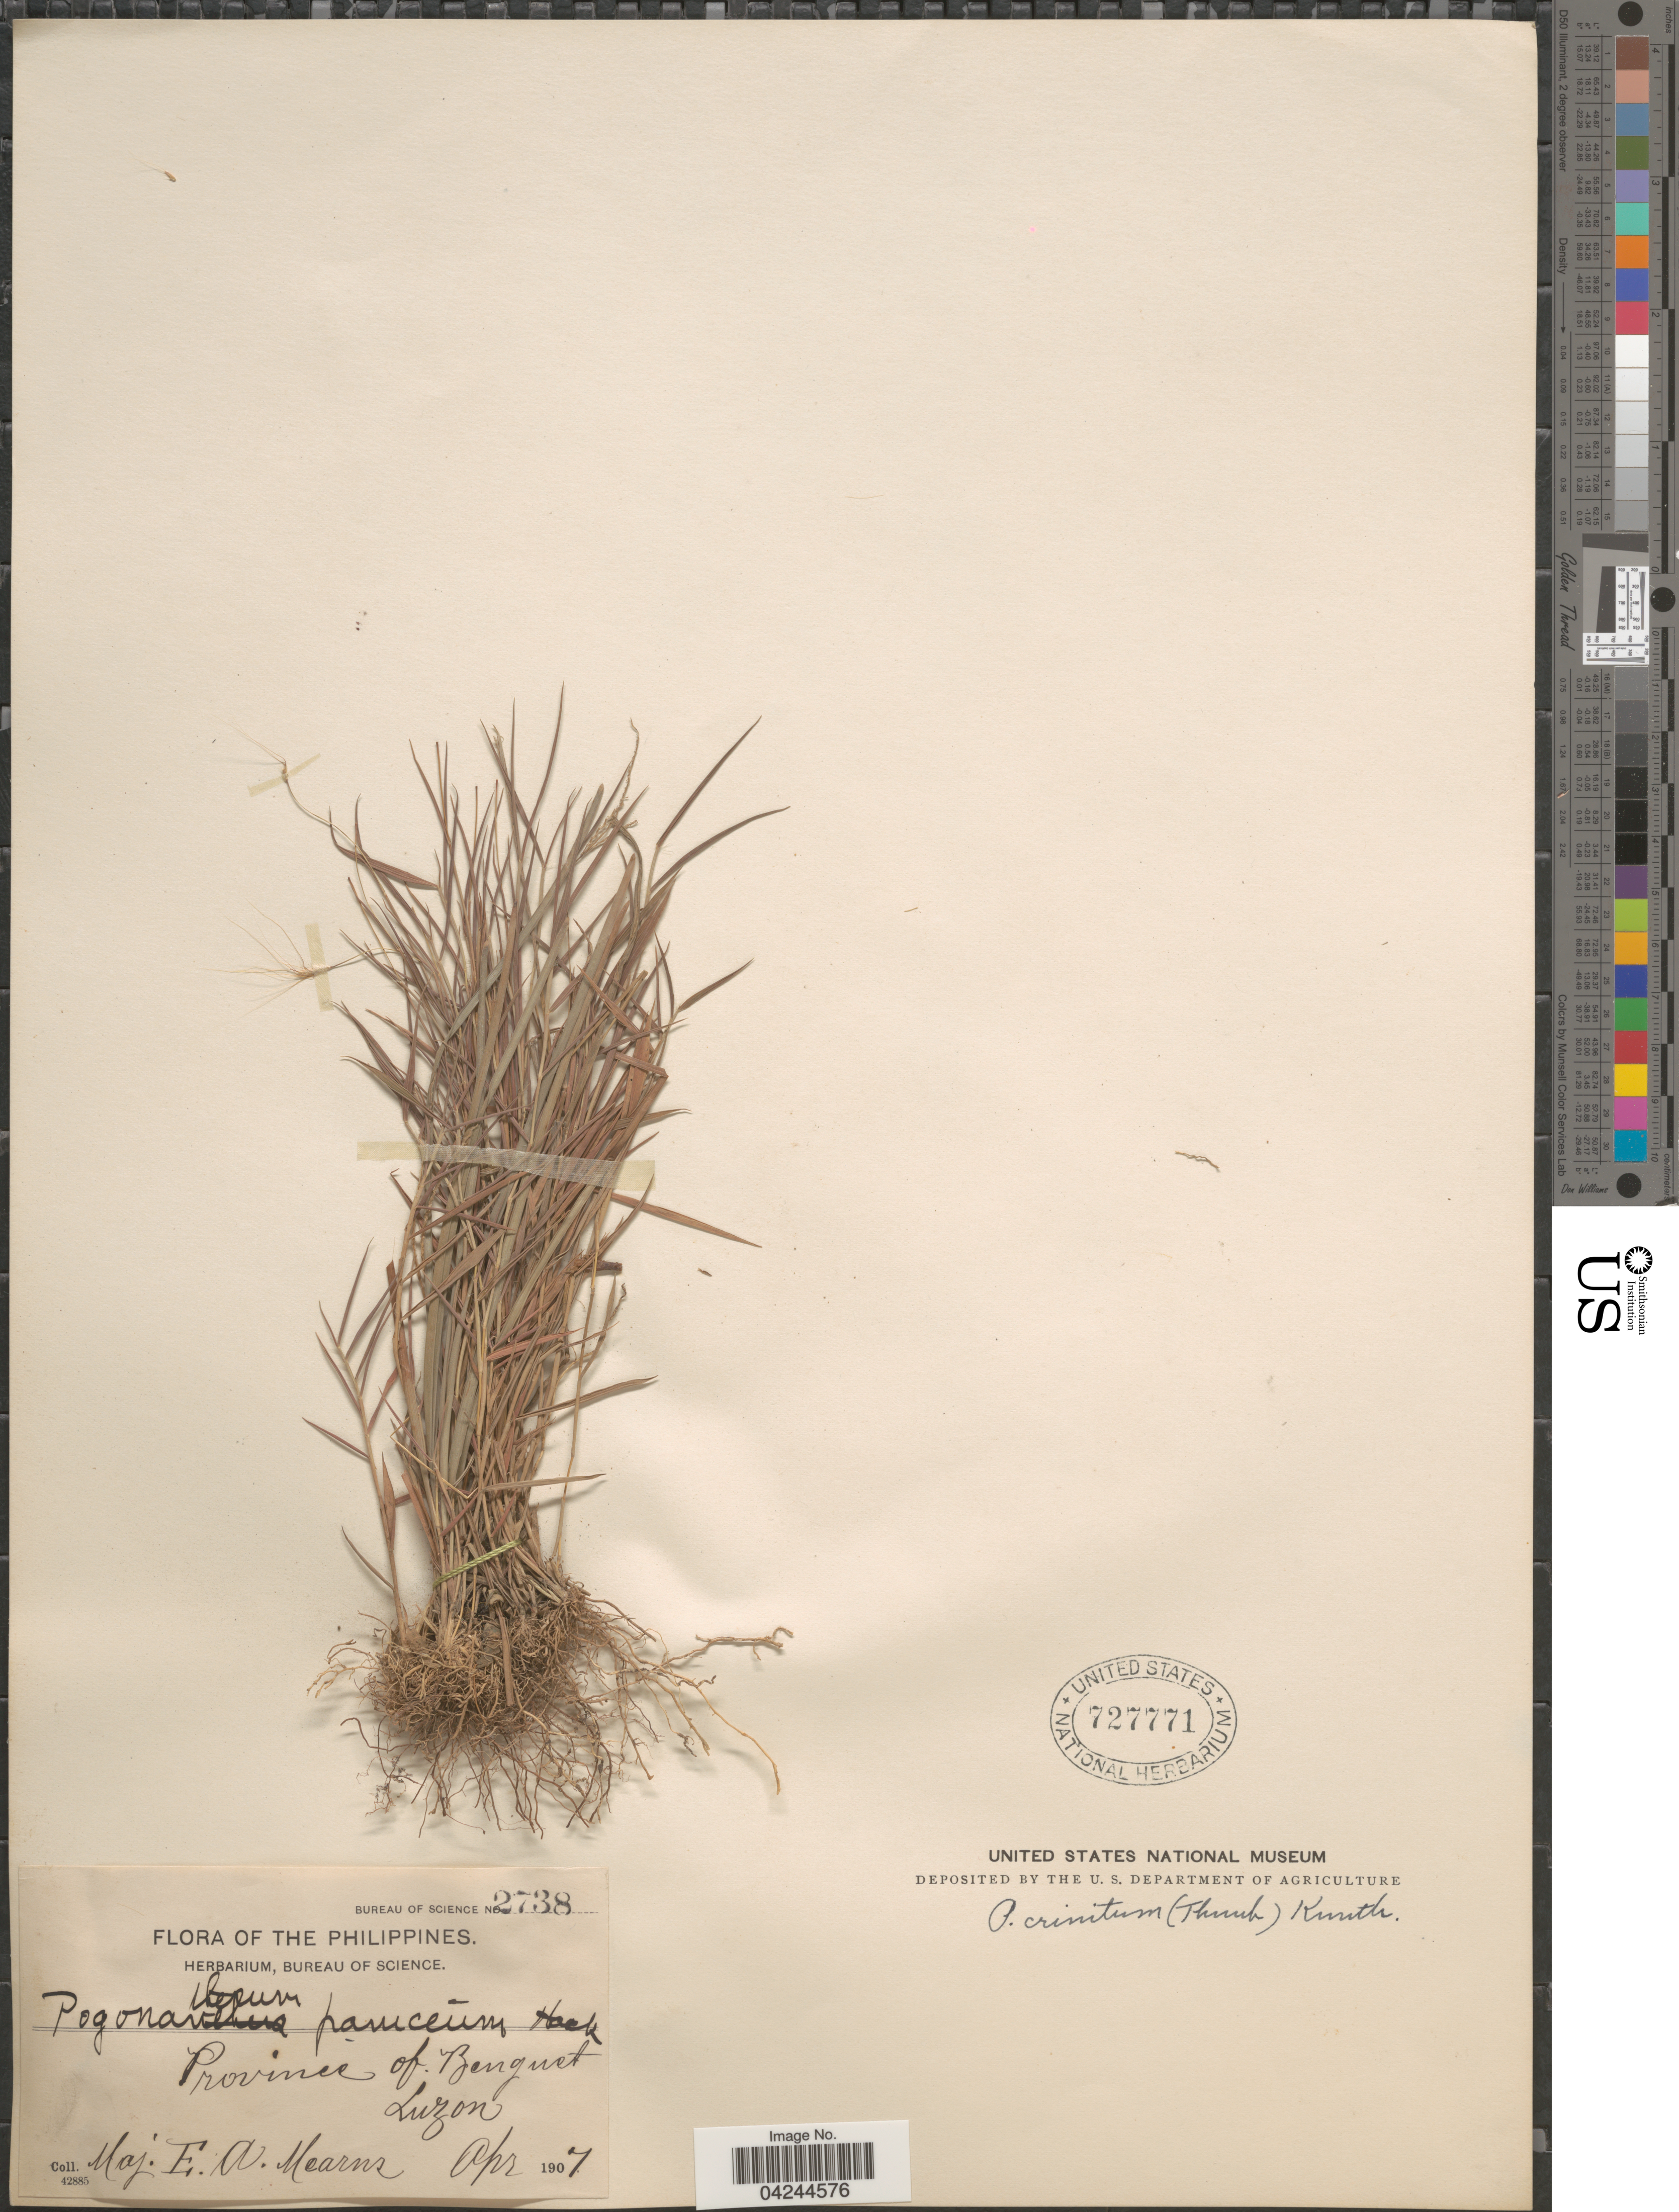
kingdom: Plantae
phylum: Tracheophyta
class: Liliopsida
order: Poales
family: Poaceae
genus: Pogonatherum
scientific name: Pogonatherum crinitum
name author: (Thunb.) Kunth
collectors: E. A. Mearns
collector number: Bureau of Science 2738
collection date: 1907-04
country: Philippines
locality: Province of Benguet. Luzon.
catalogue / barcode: US 727771